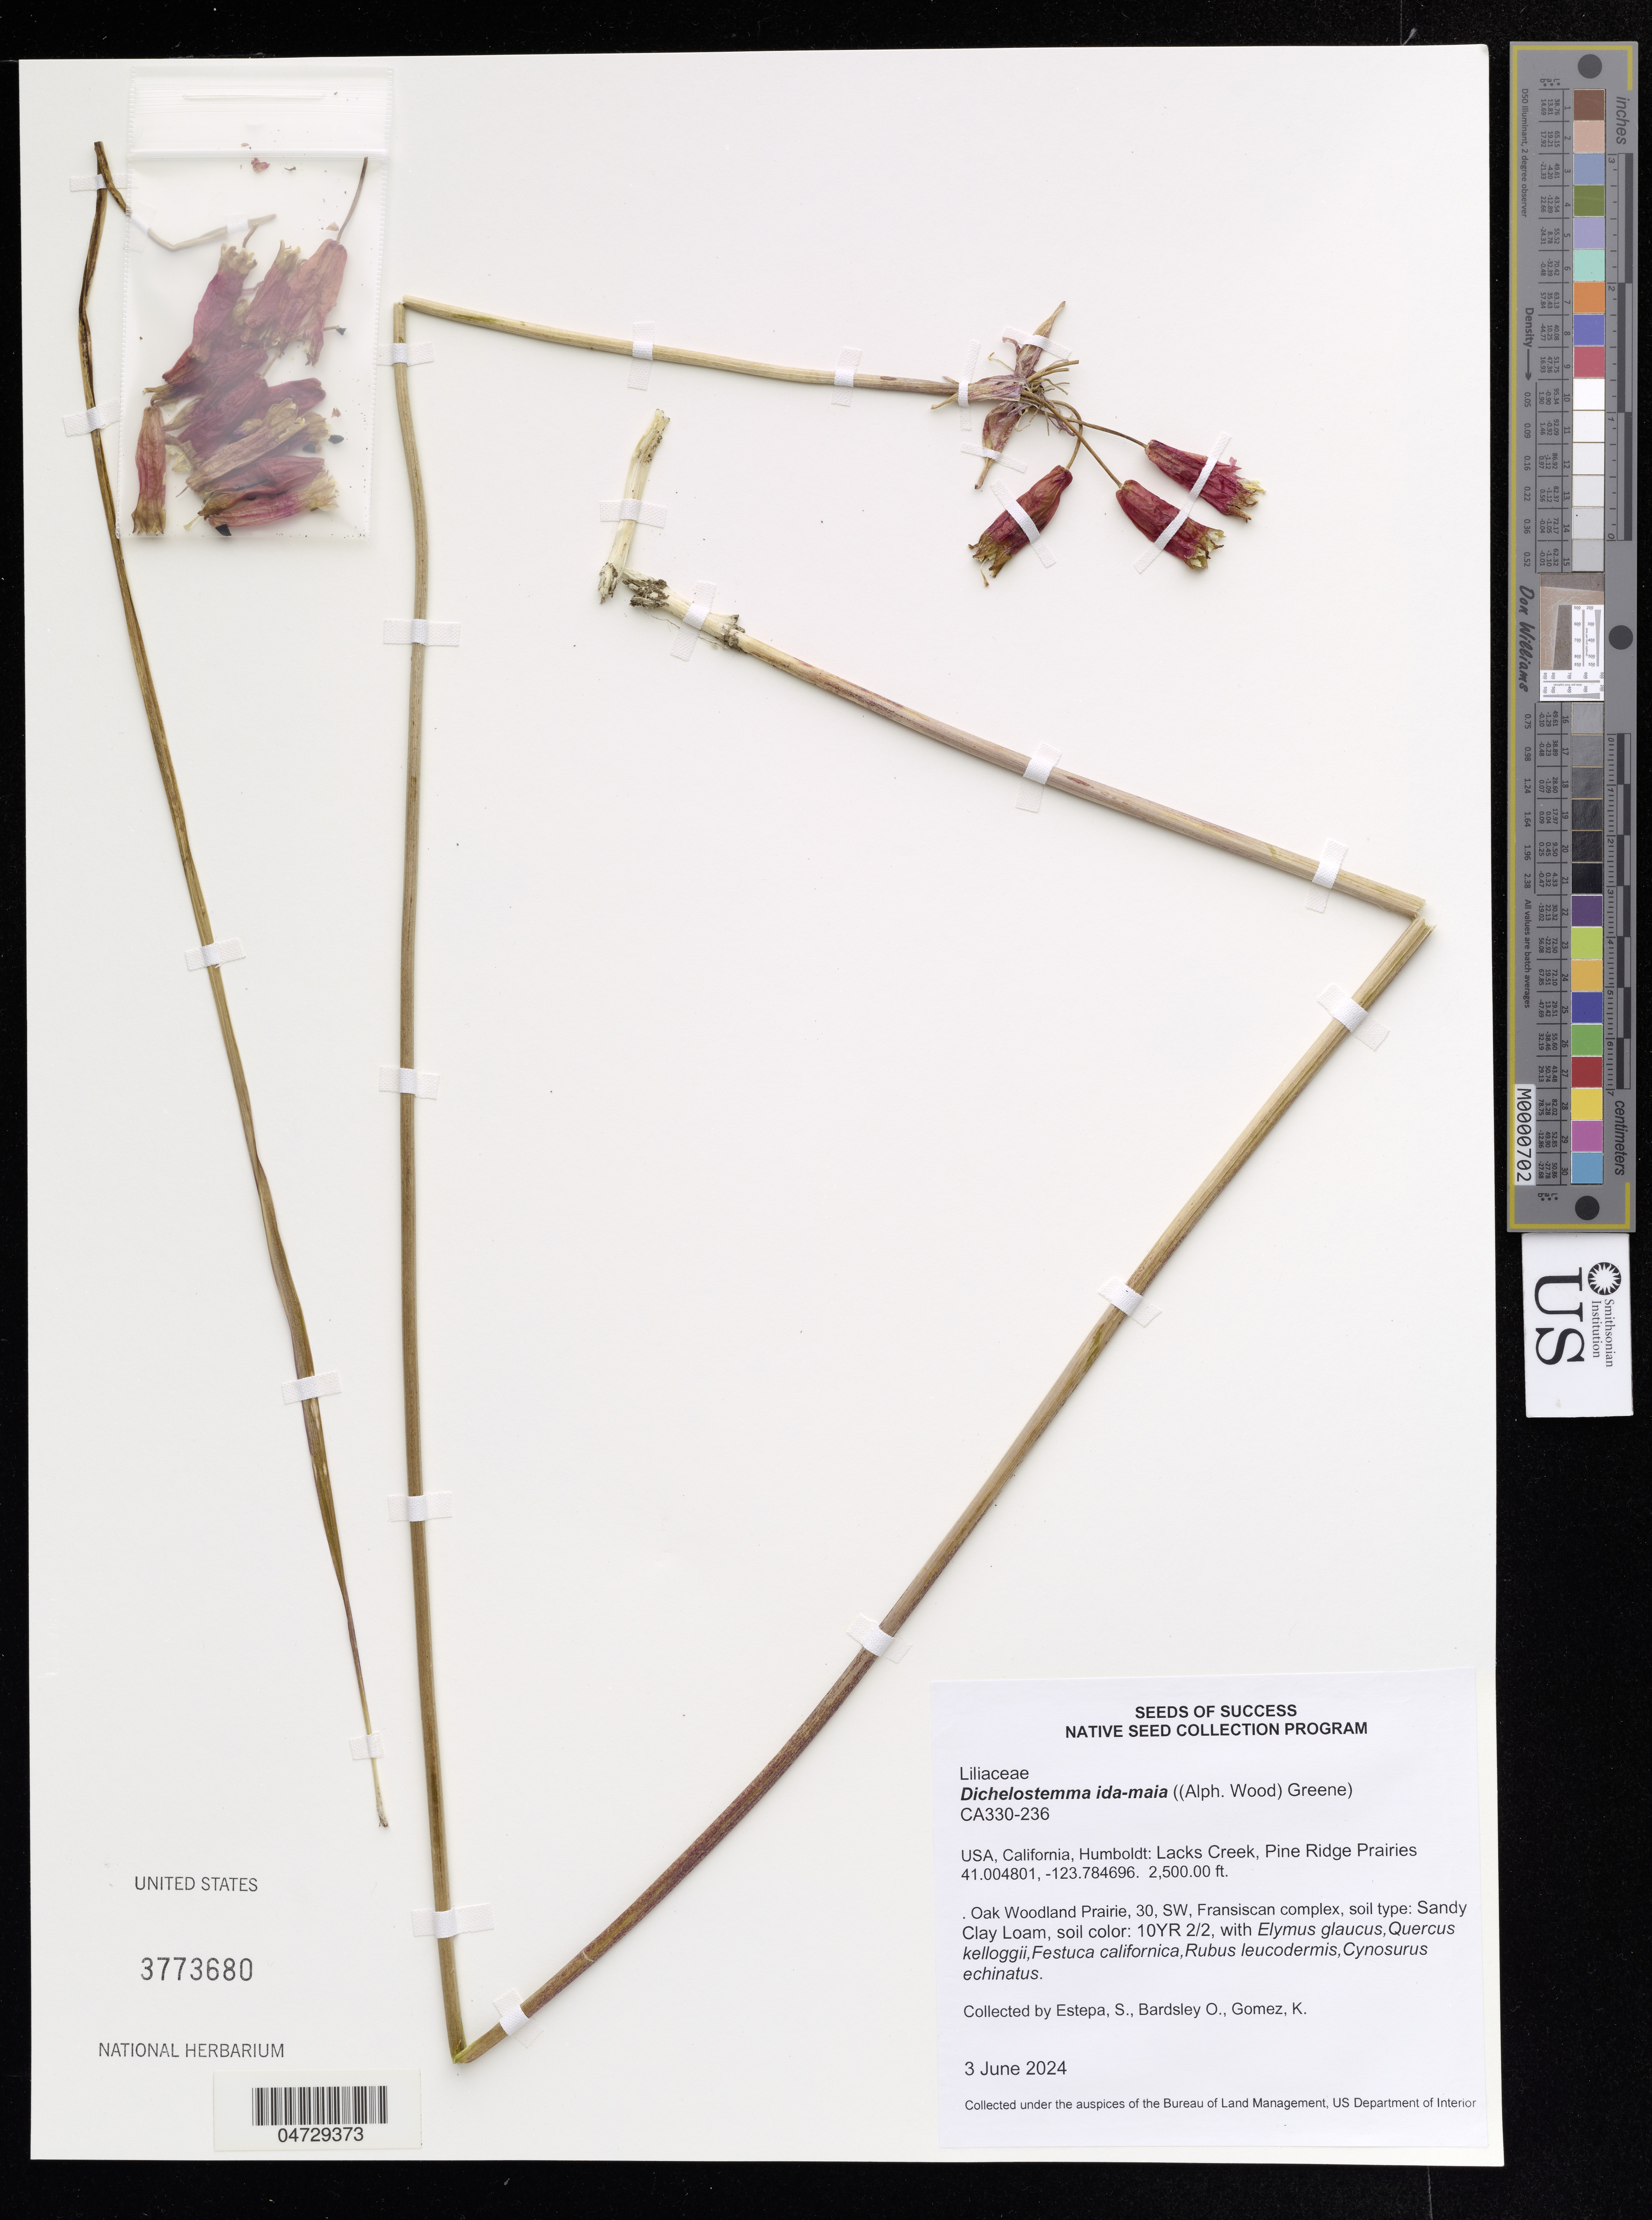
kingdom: Plantae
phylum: Tracheophyta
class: Liliopsida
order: Asparagales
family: Asparagaceae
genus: Dichelostemma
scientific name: Dichelostemma ida-maia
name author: (Alph. Wood) Greene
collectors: S. Estepa, O. Bardsley & K. Gomez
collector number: CA330-236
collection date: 2024-06-03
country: United States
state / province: California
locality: Humboldt: Lacks Creek, Pine Ridge Prairies.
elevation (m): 762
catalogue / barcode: US 3773680